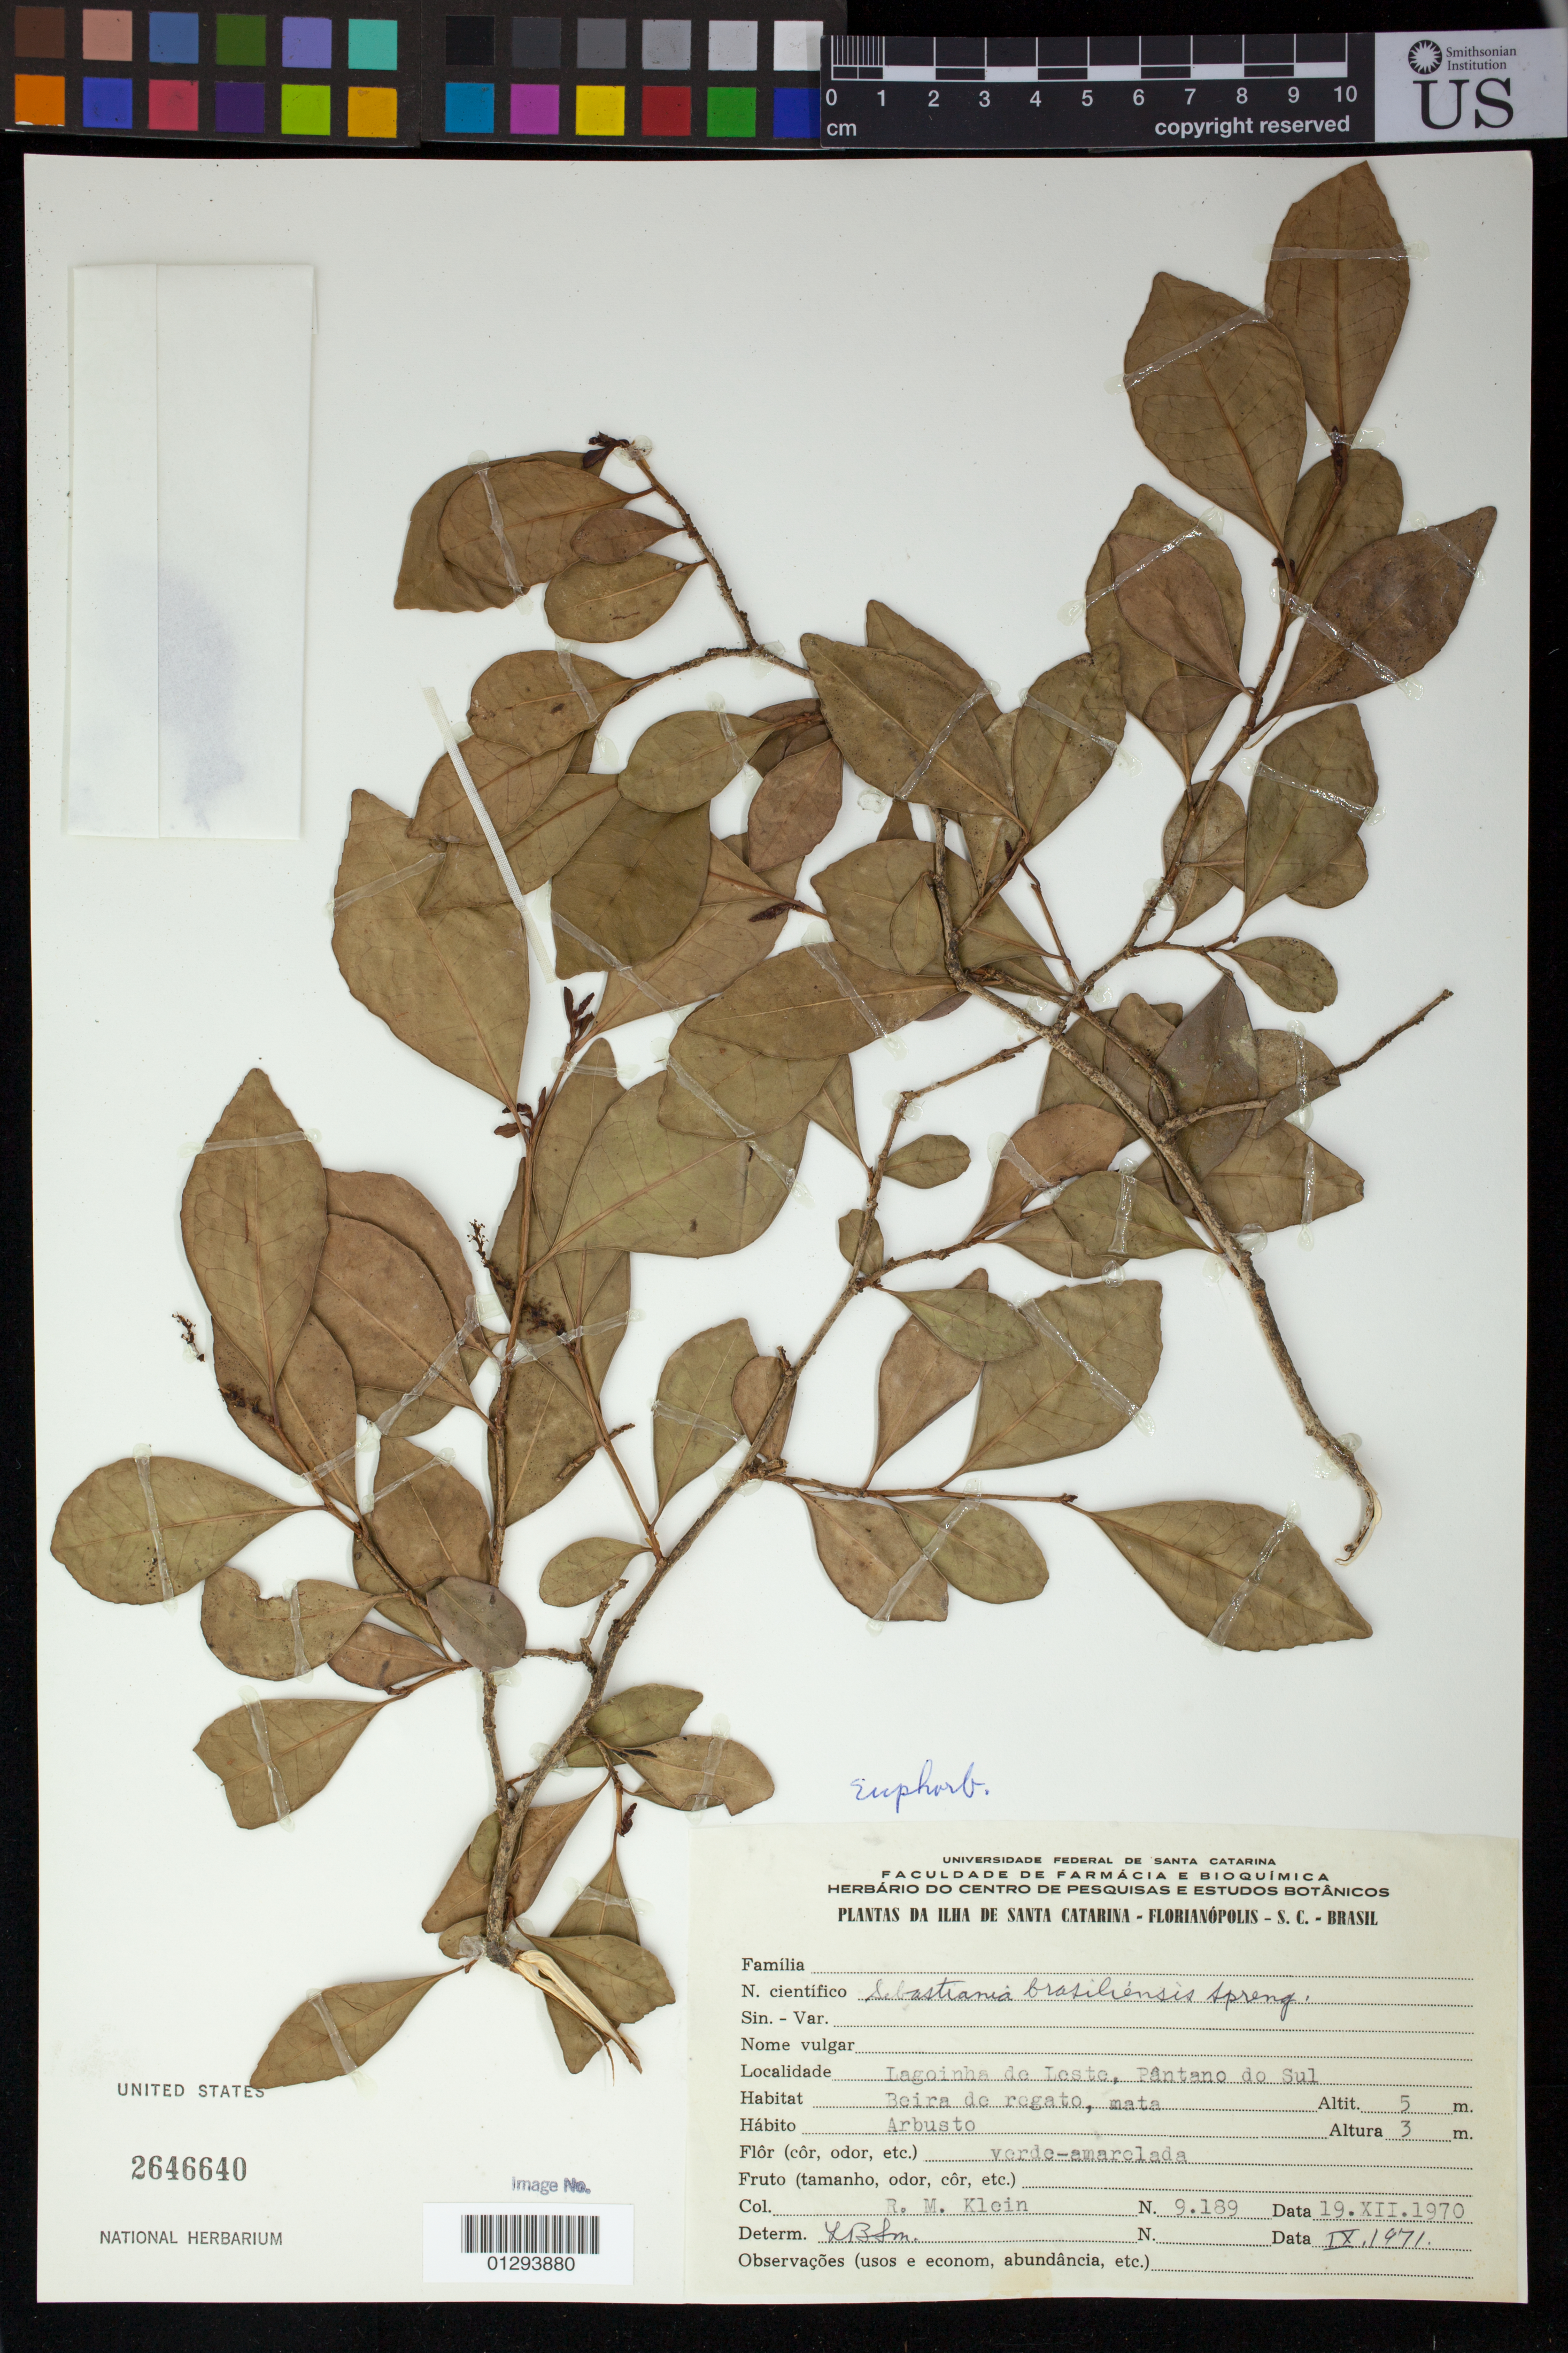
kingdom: Plantae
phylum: Tracheophyta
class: Magnoliopsida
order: Malpighiales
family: Euphorbiaceae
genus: Sebastiania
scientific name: Sebastiania brasiliensis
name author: Spreng.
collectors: R. M. Klein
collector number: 9189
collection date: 1970-12-19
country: Brazil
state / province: Santa Catarina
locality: Lagoinha de Leste, Pantano do Sul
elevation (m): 5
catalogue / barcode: US 2646640